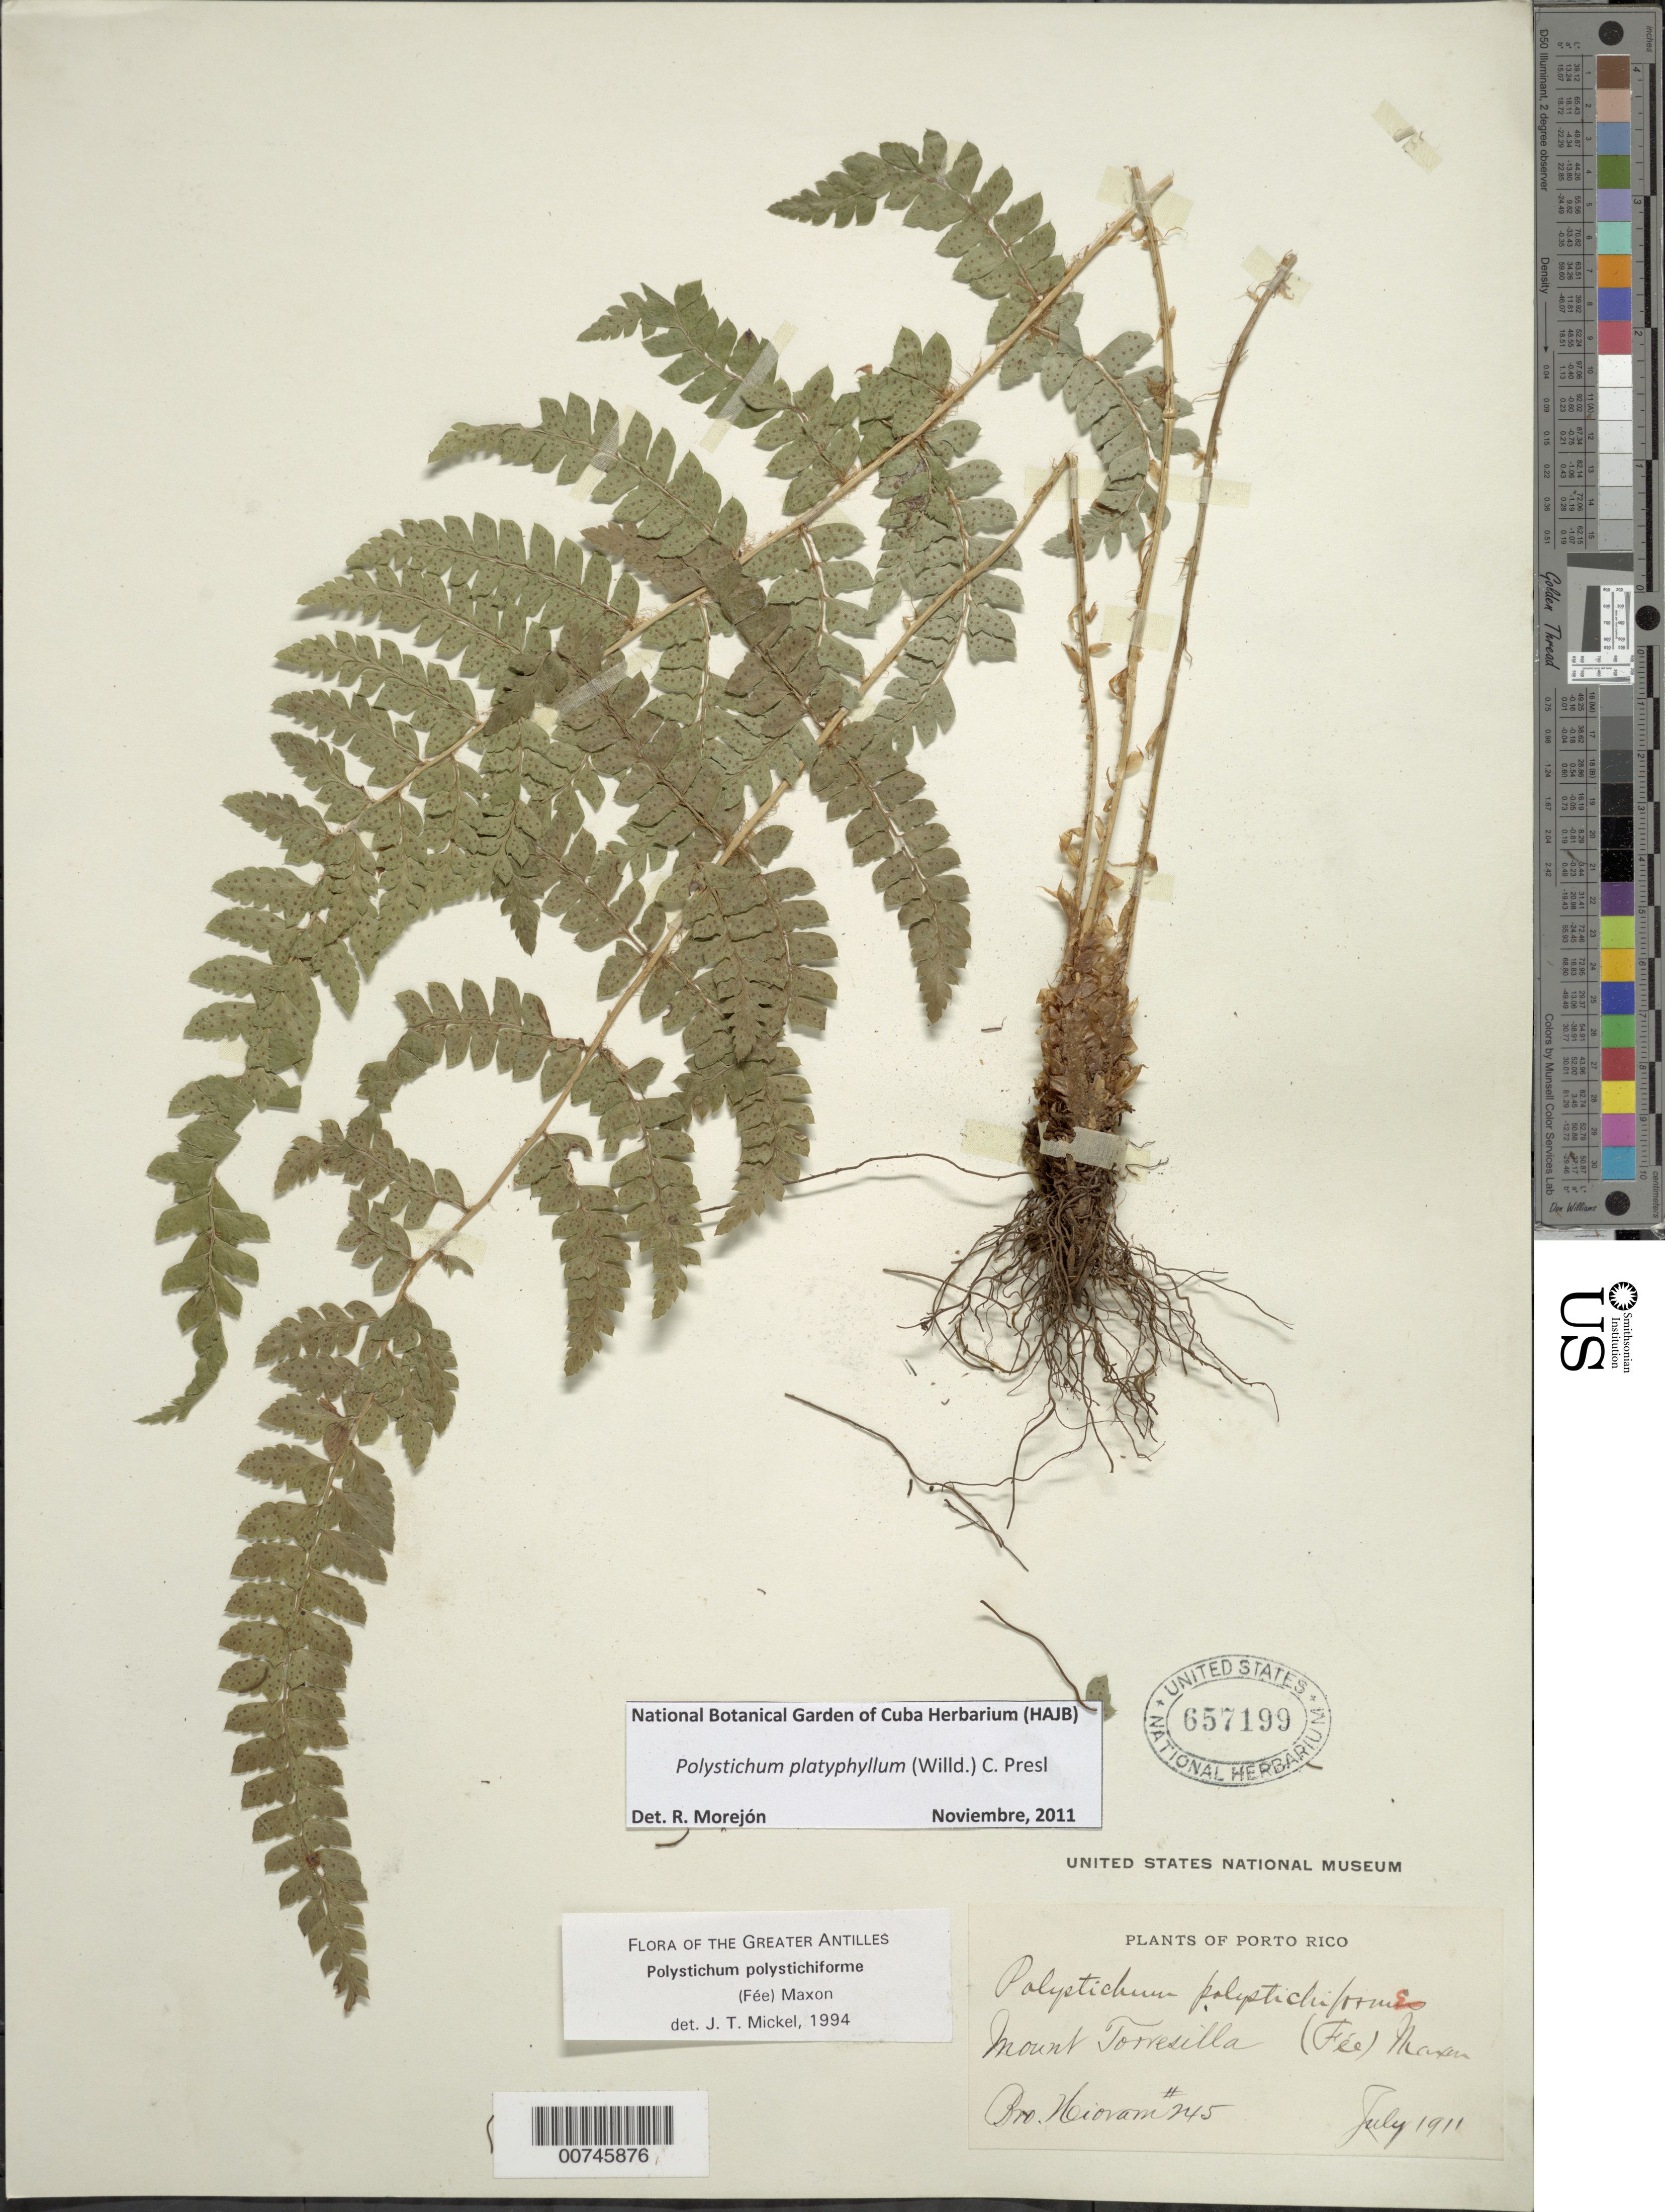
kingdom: Plantae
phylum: Tracheophyta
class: Polypodiopsida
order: Polypodiales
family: Dryopteridaceae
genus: Polystichum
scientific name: Polystichum platyphyllum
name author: (Willd.) C. Presl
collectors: Bro. Hioram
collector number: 245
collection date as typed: Jul 1911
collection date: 1911-07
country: Puerto Rico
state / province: Barranquitas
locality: Mount Torresilla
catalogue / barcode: US 657199